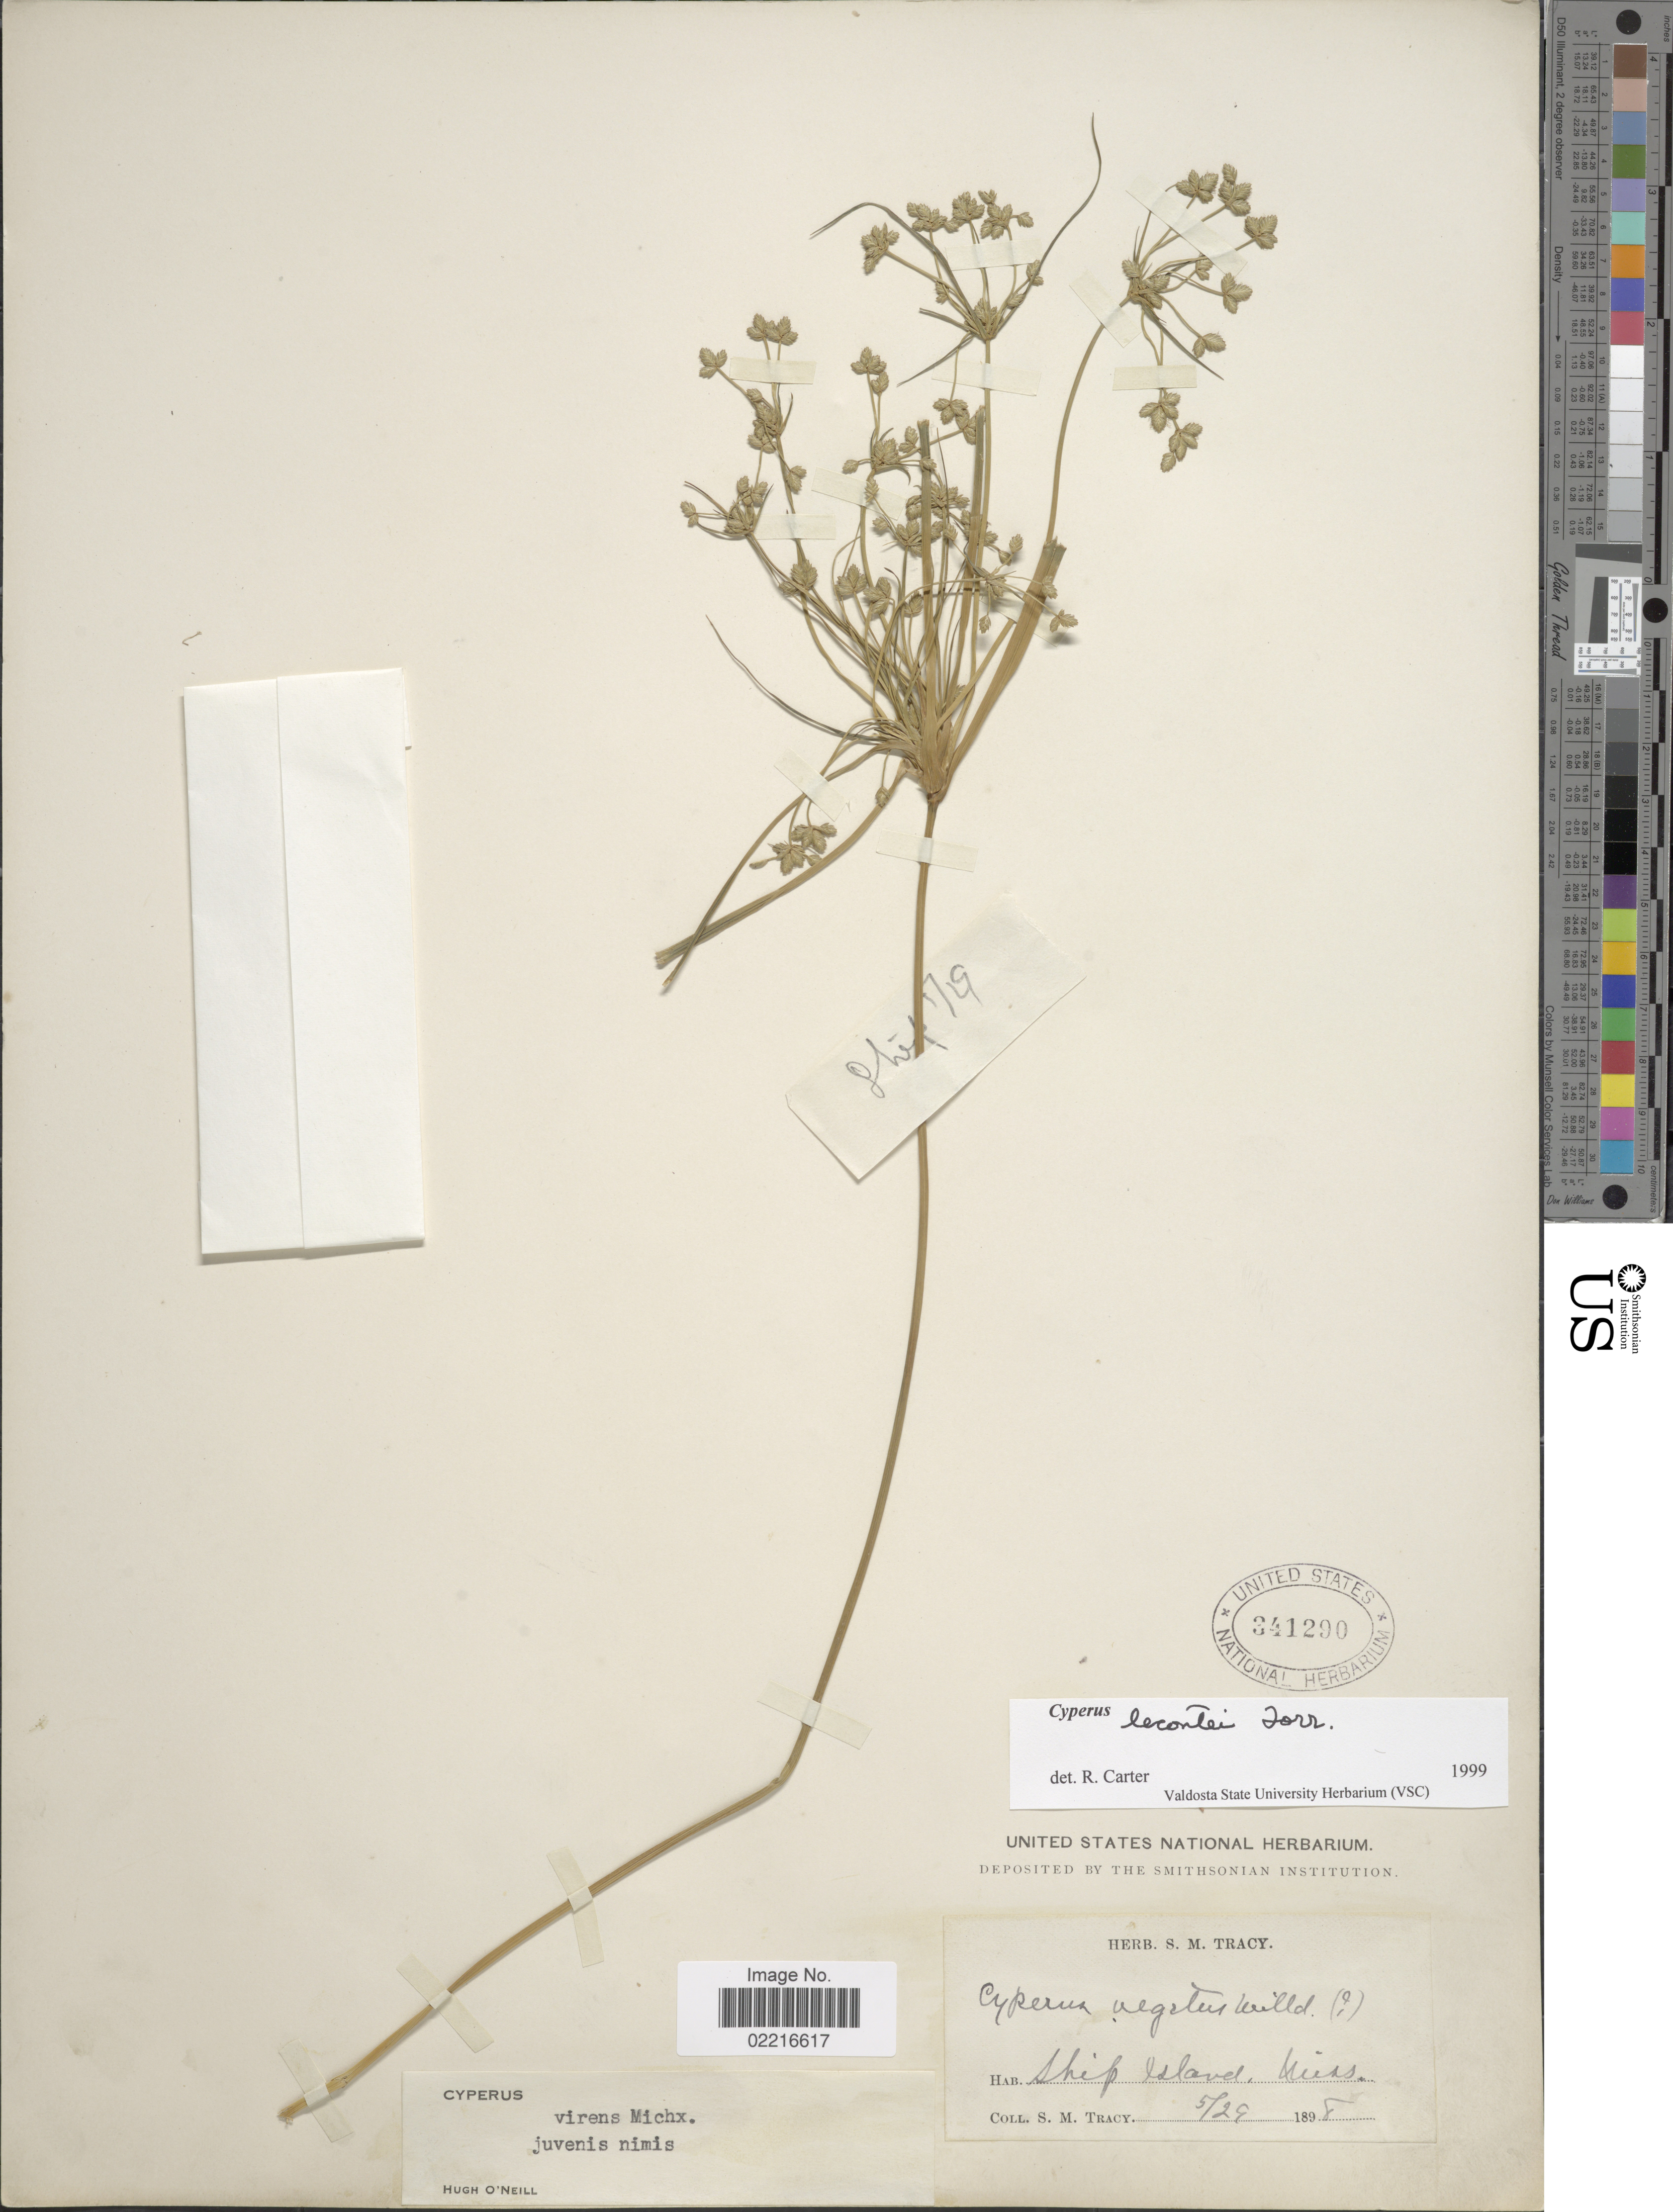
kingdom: Plantae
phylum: Tracheophyta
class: Liliopsida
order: Poales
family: Cyperaceae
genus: Cyperus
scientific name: Cyperus lecontei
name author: Torr. ex Steud.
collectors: S. M. Tracy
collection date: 1898-05-29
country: United States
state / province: Mississippi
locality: Ship Island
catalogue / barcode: US 341290